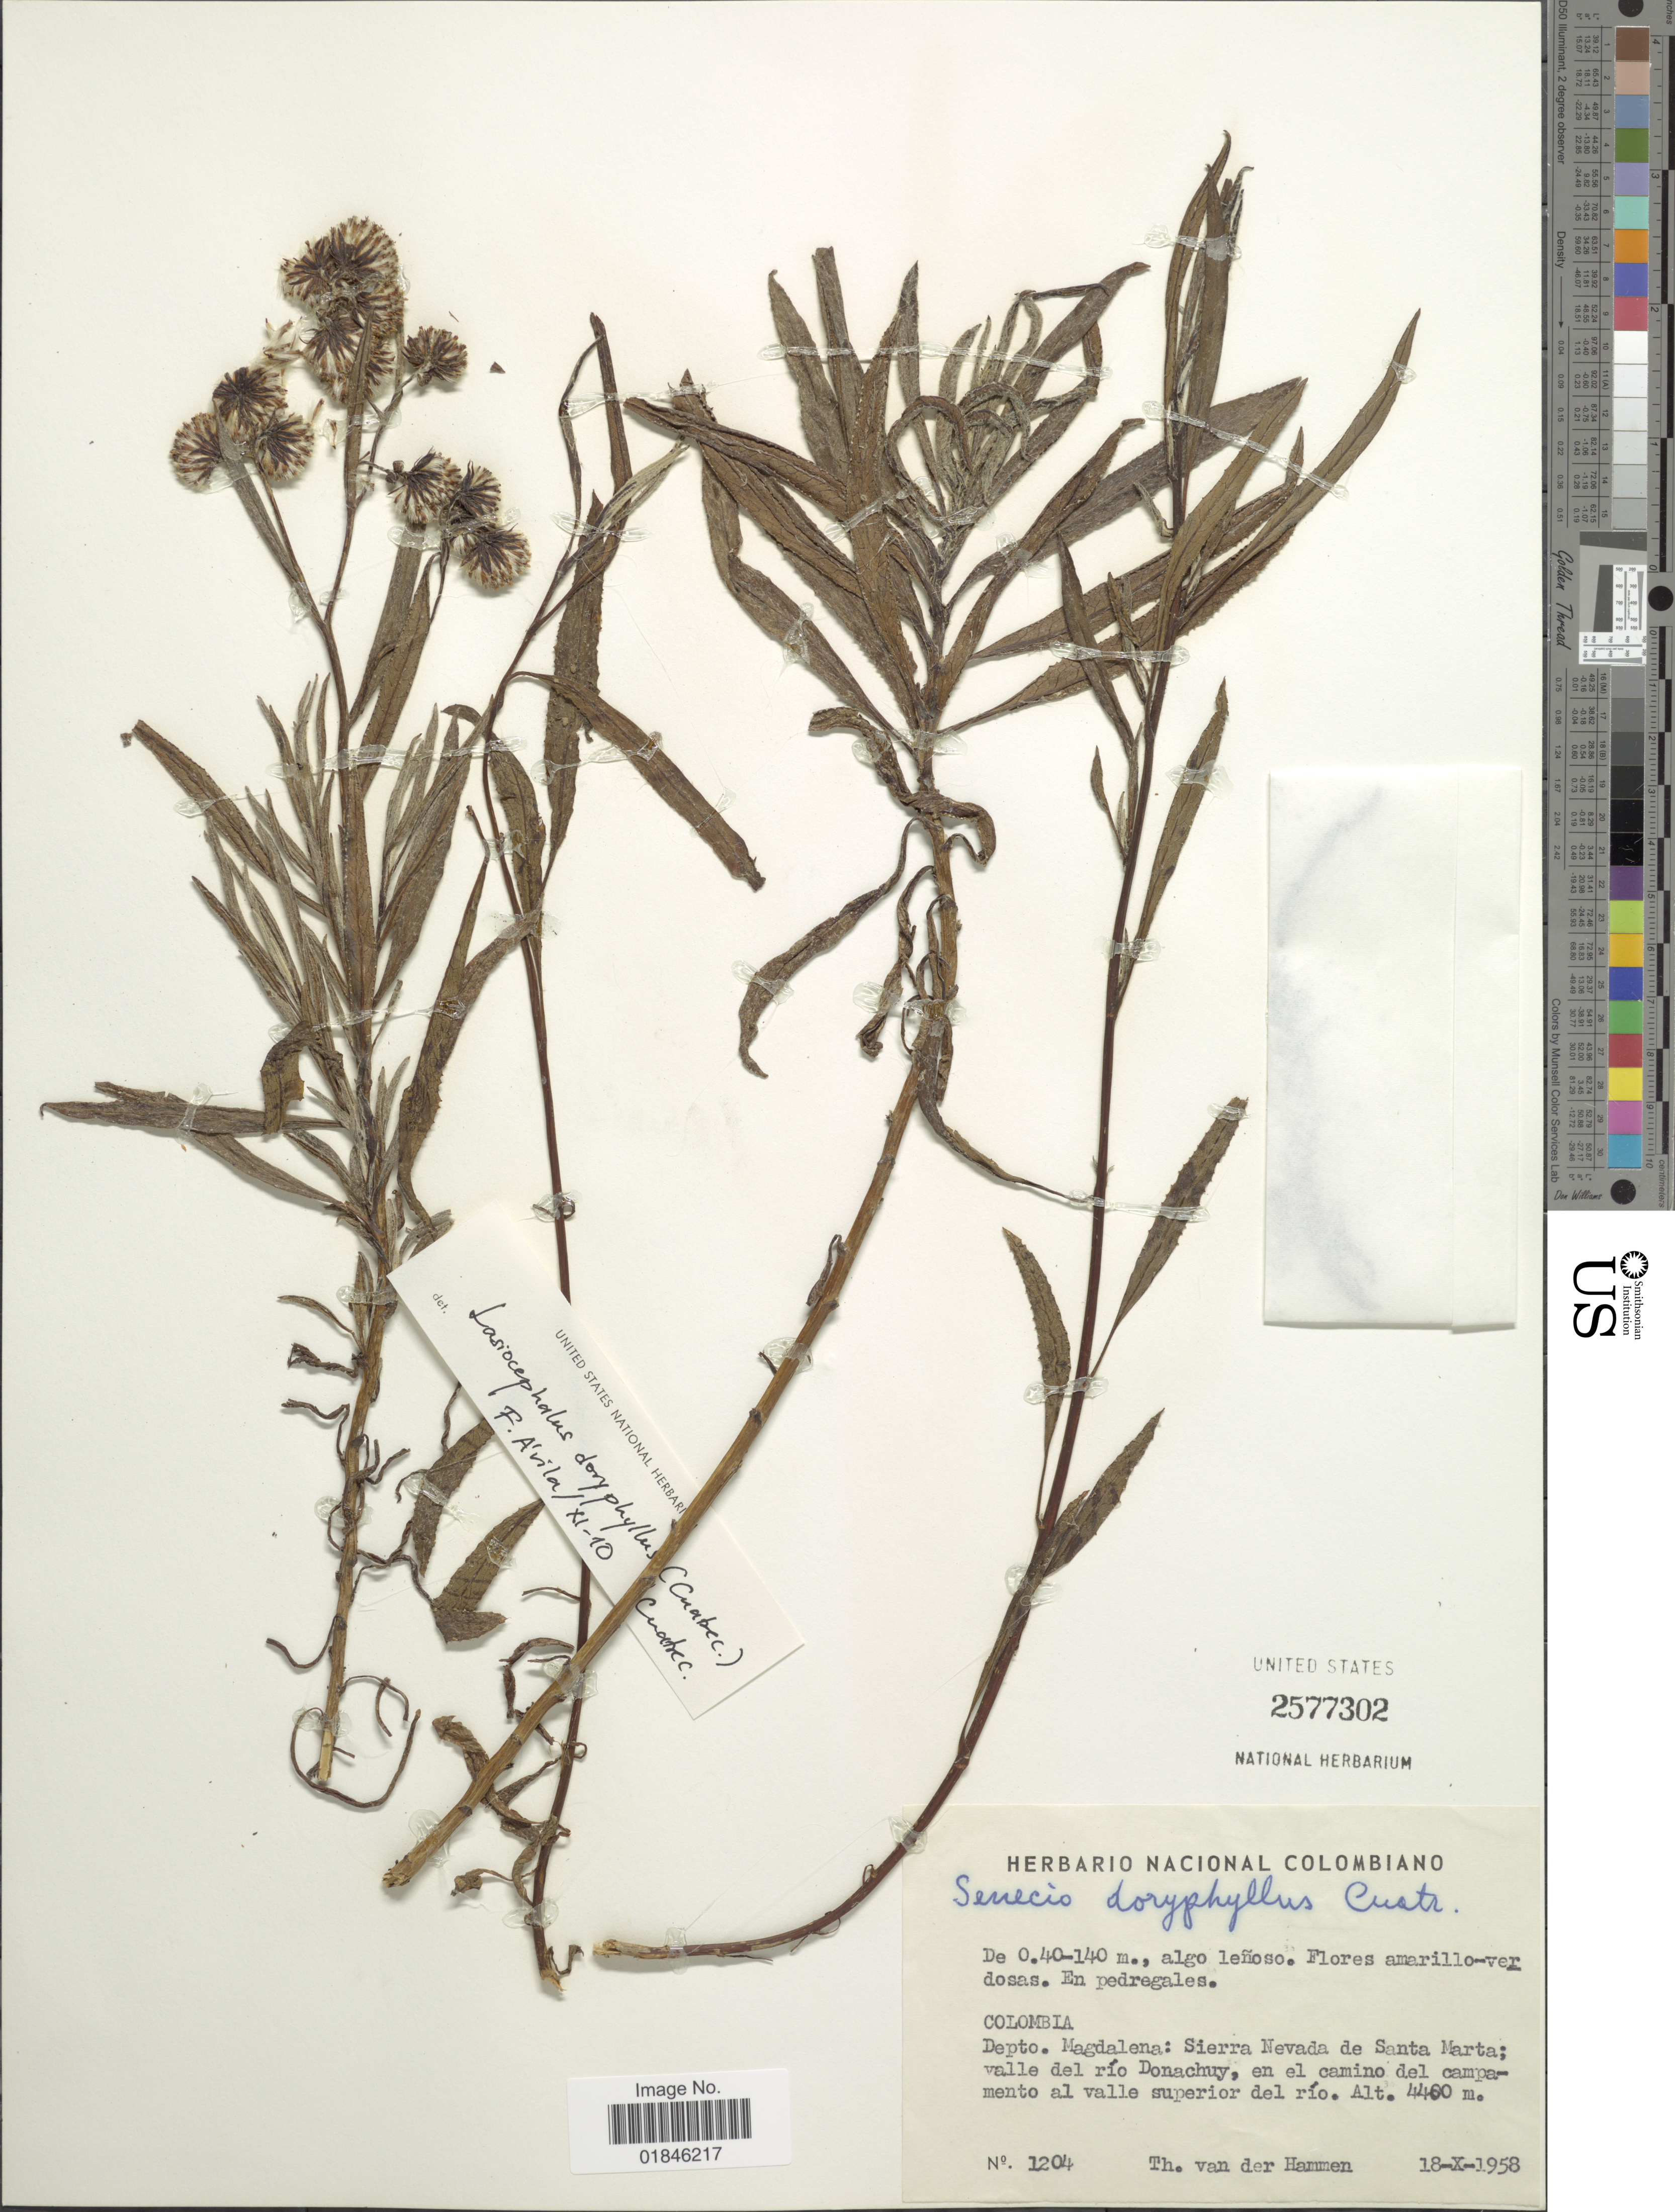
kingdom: Plantae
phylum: Tracheophyta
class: Magnoliopsida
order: Asterales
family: Asteraceae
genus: Senecio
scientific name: Senecio doryphyllus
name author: Cuatrec.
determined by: Salomon, Luciana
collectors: T. Hammen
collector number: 1204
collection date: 1958-10-18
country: Colombia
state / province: Magdalena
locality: Colombia. Depto. Magdalena: Sierra Nevada de Santa Marta; valle del río Donachuy, en el camino del campamento al valle superior del río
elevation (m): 4400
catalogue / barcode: US 2577302